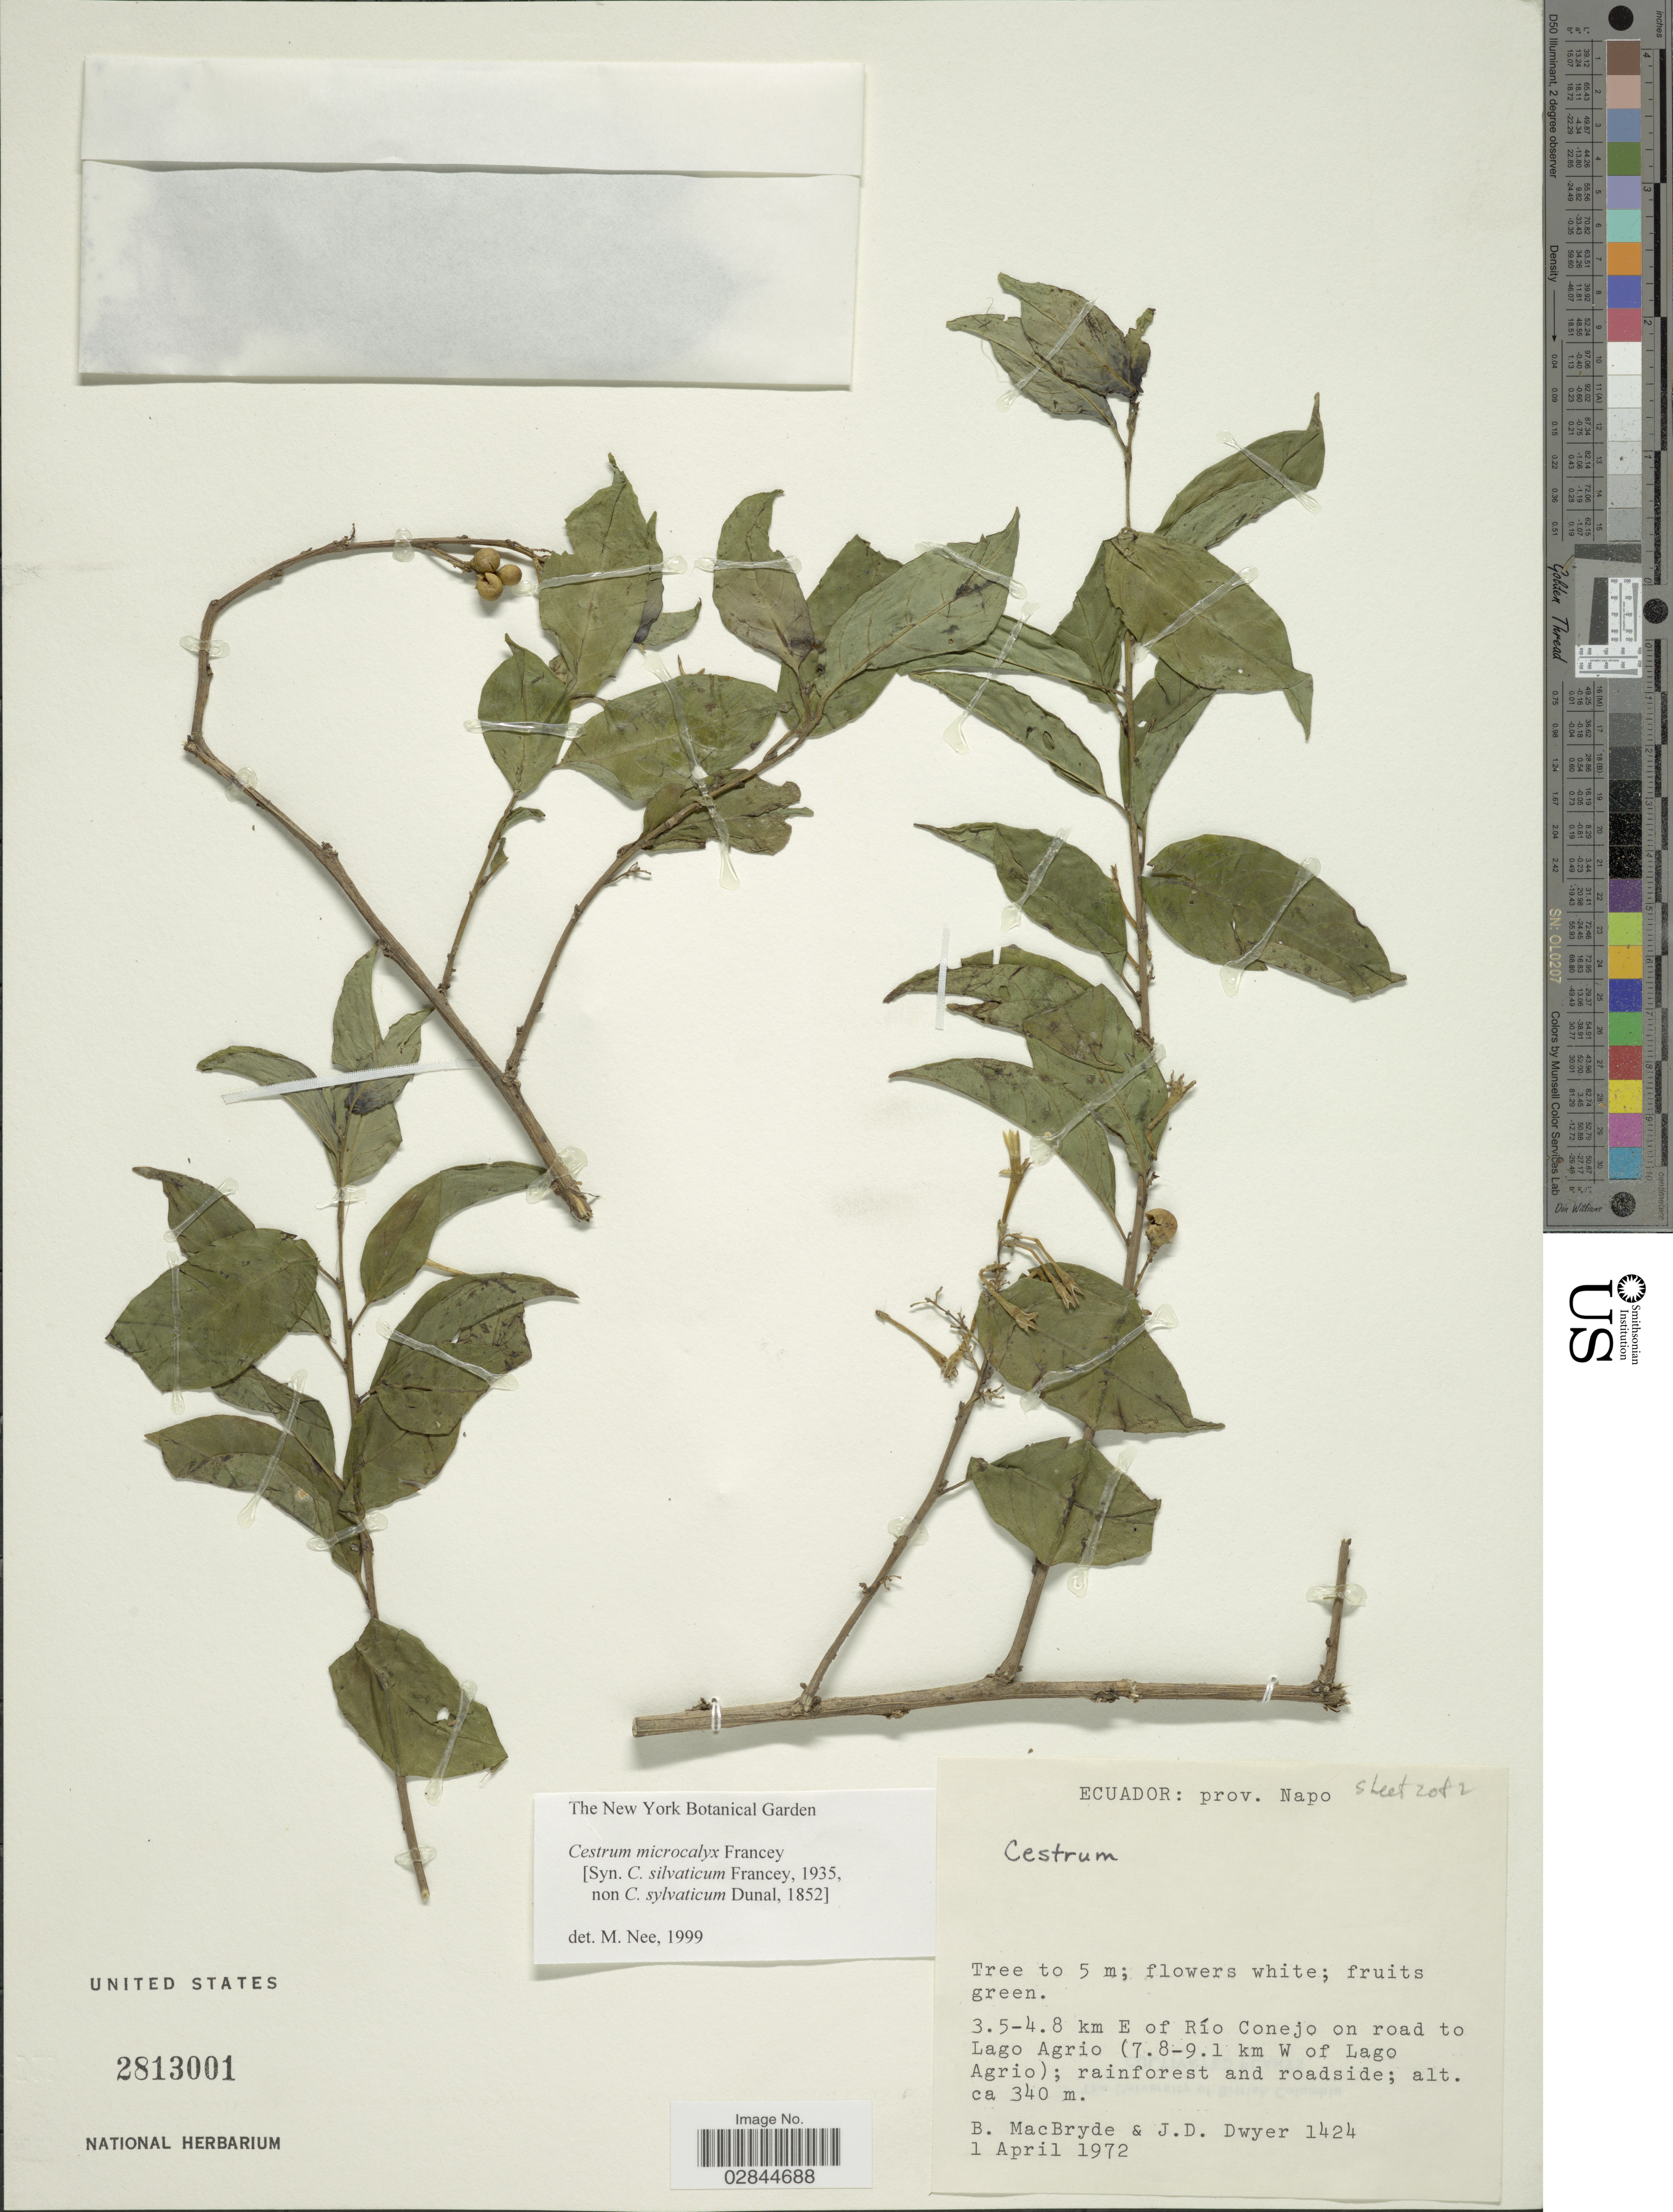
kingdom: Plantae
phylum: Tracheophyta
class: Magnoliopsida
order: Solanales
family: Solanaceae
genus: Cestrum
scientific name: Cestrum microcalyx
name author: Francey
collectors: B. MacBryde & J. D. Dwyer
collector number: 1424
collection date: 1972-04-01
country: Ecuador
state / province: Napo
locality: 3.5 - 4.8 km E of Río Conejo on road to Lago Agrio (7.8-9.1 km W of Lago Agrio).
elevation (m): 340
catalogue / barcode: US 2813001